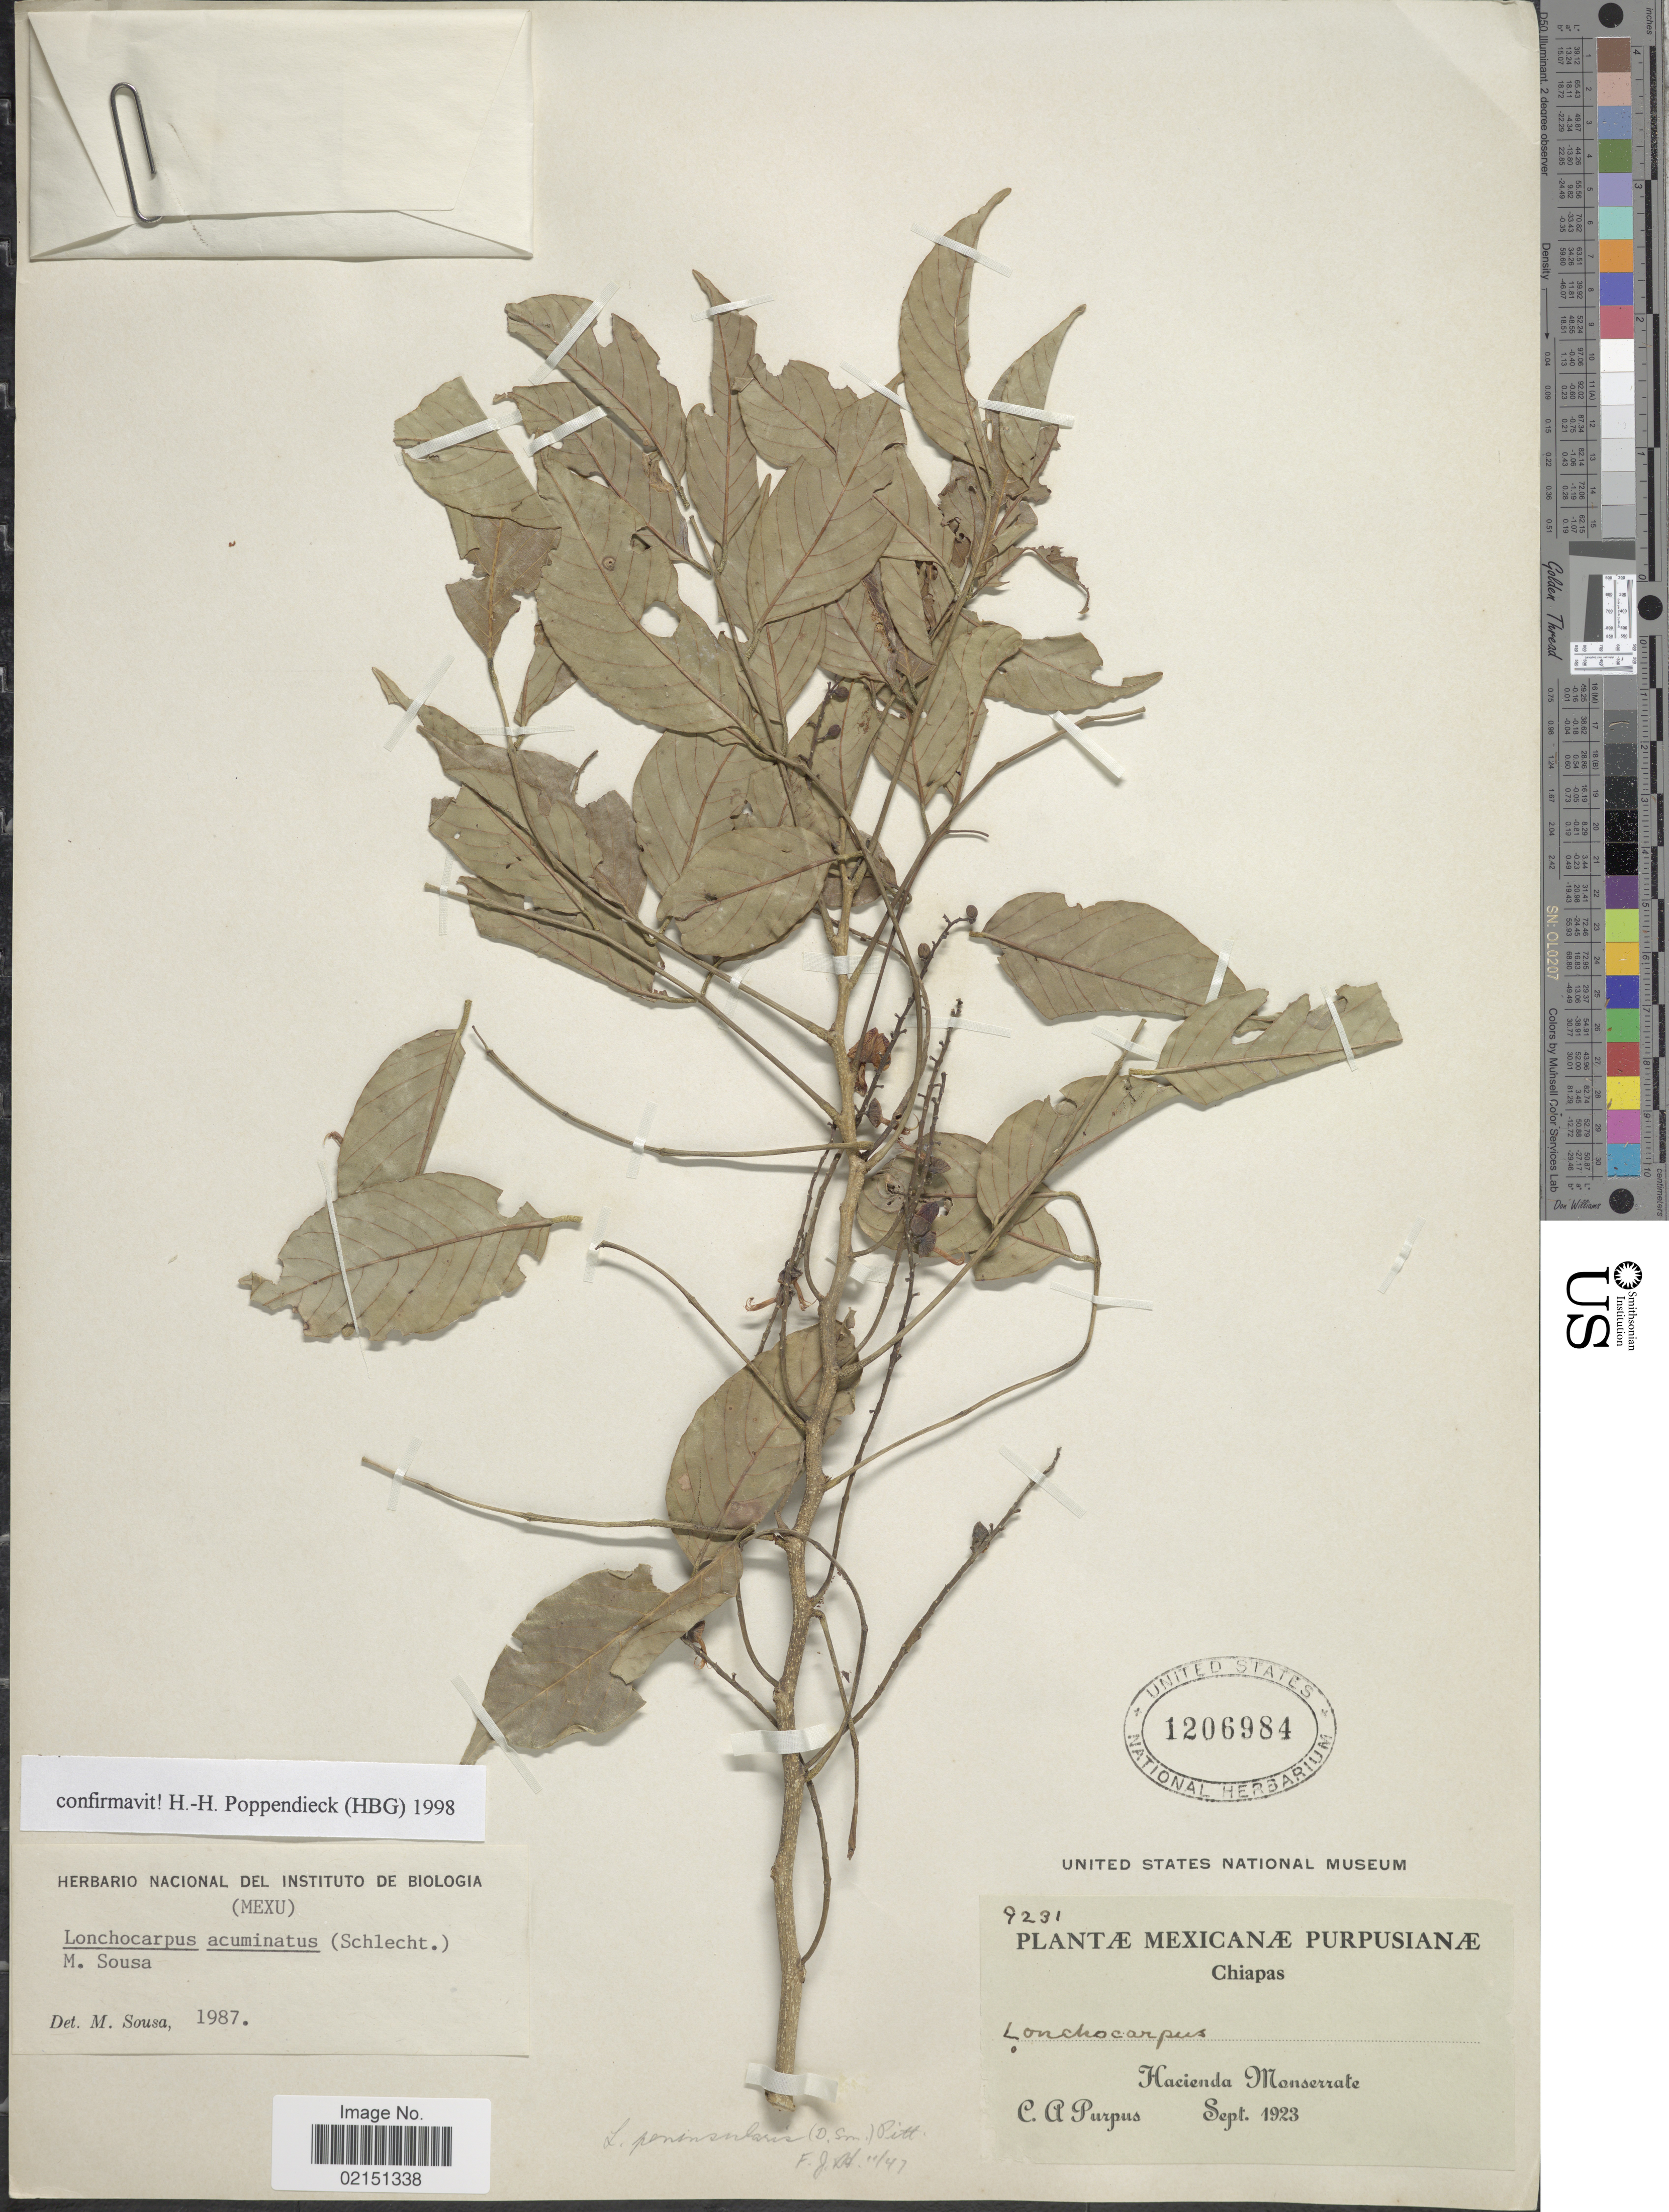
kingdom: Plantae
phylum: Tracheophyta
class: Magnoliopsida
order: Fabales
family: Fabaceae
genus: Lonchocarpus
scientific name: Lonchocarpus acuminatus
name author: (Schltdl.) M. Sousa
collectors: C. A. Purpus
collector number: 9231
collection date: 1923-09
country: Mexico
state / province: Chiapas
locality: Chiapas, Hacienda Monserrate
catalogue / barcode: US 1206984